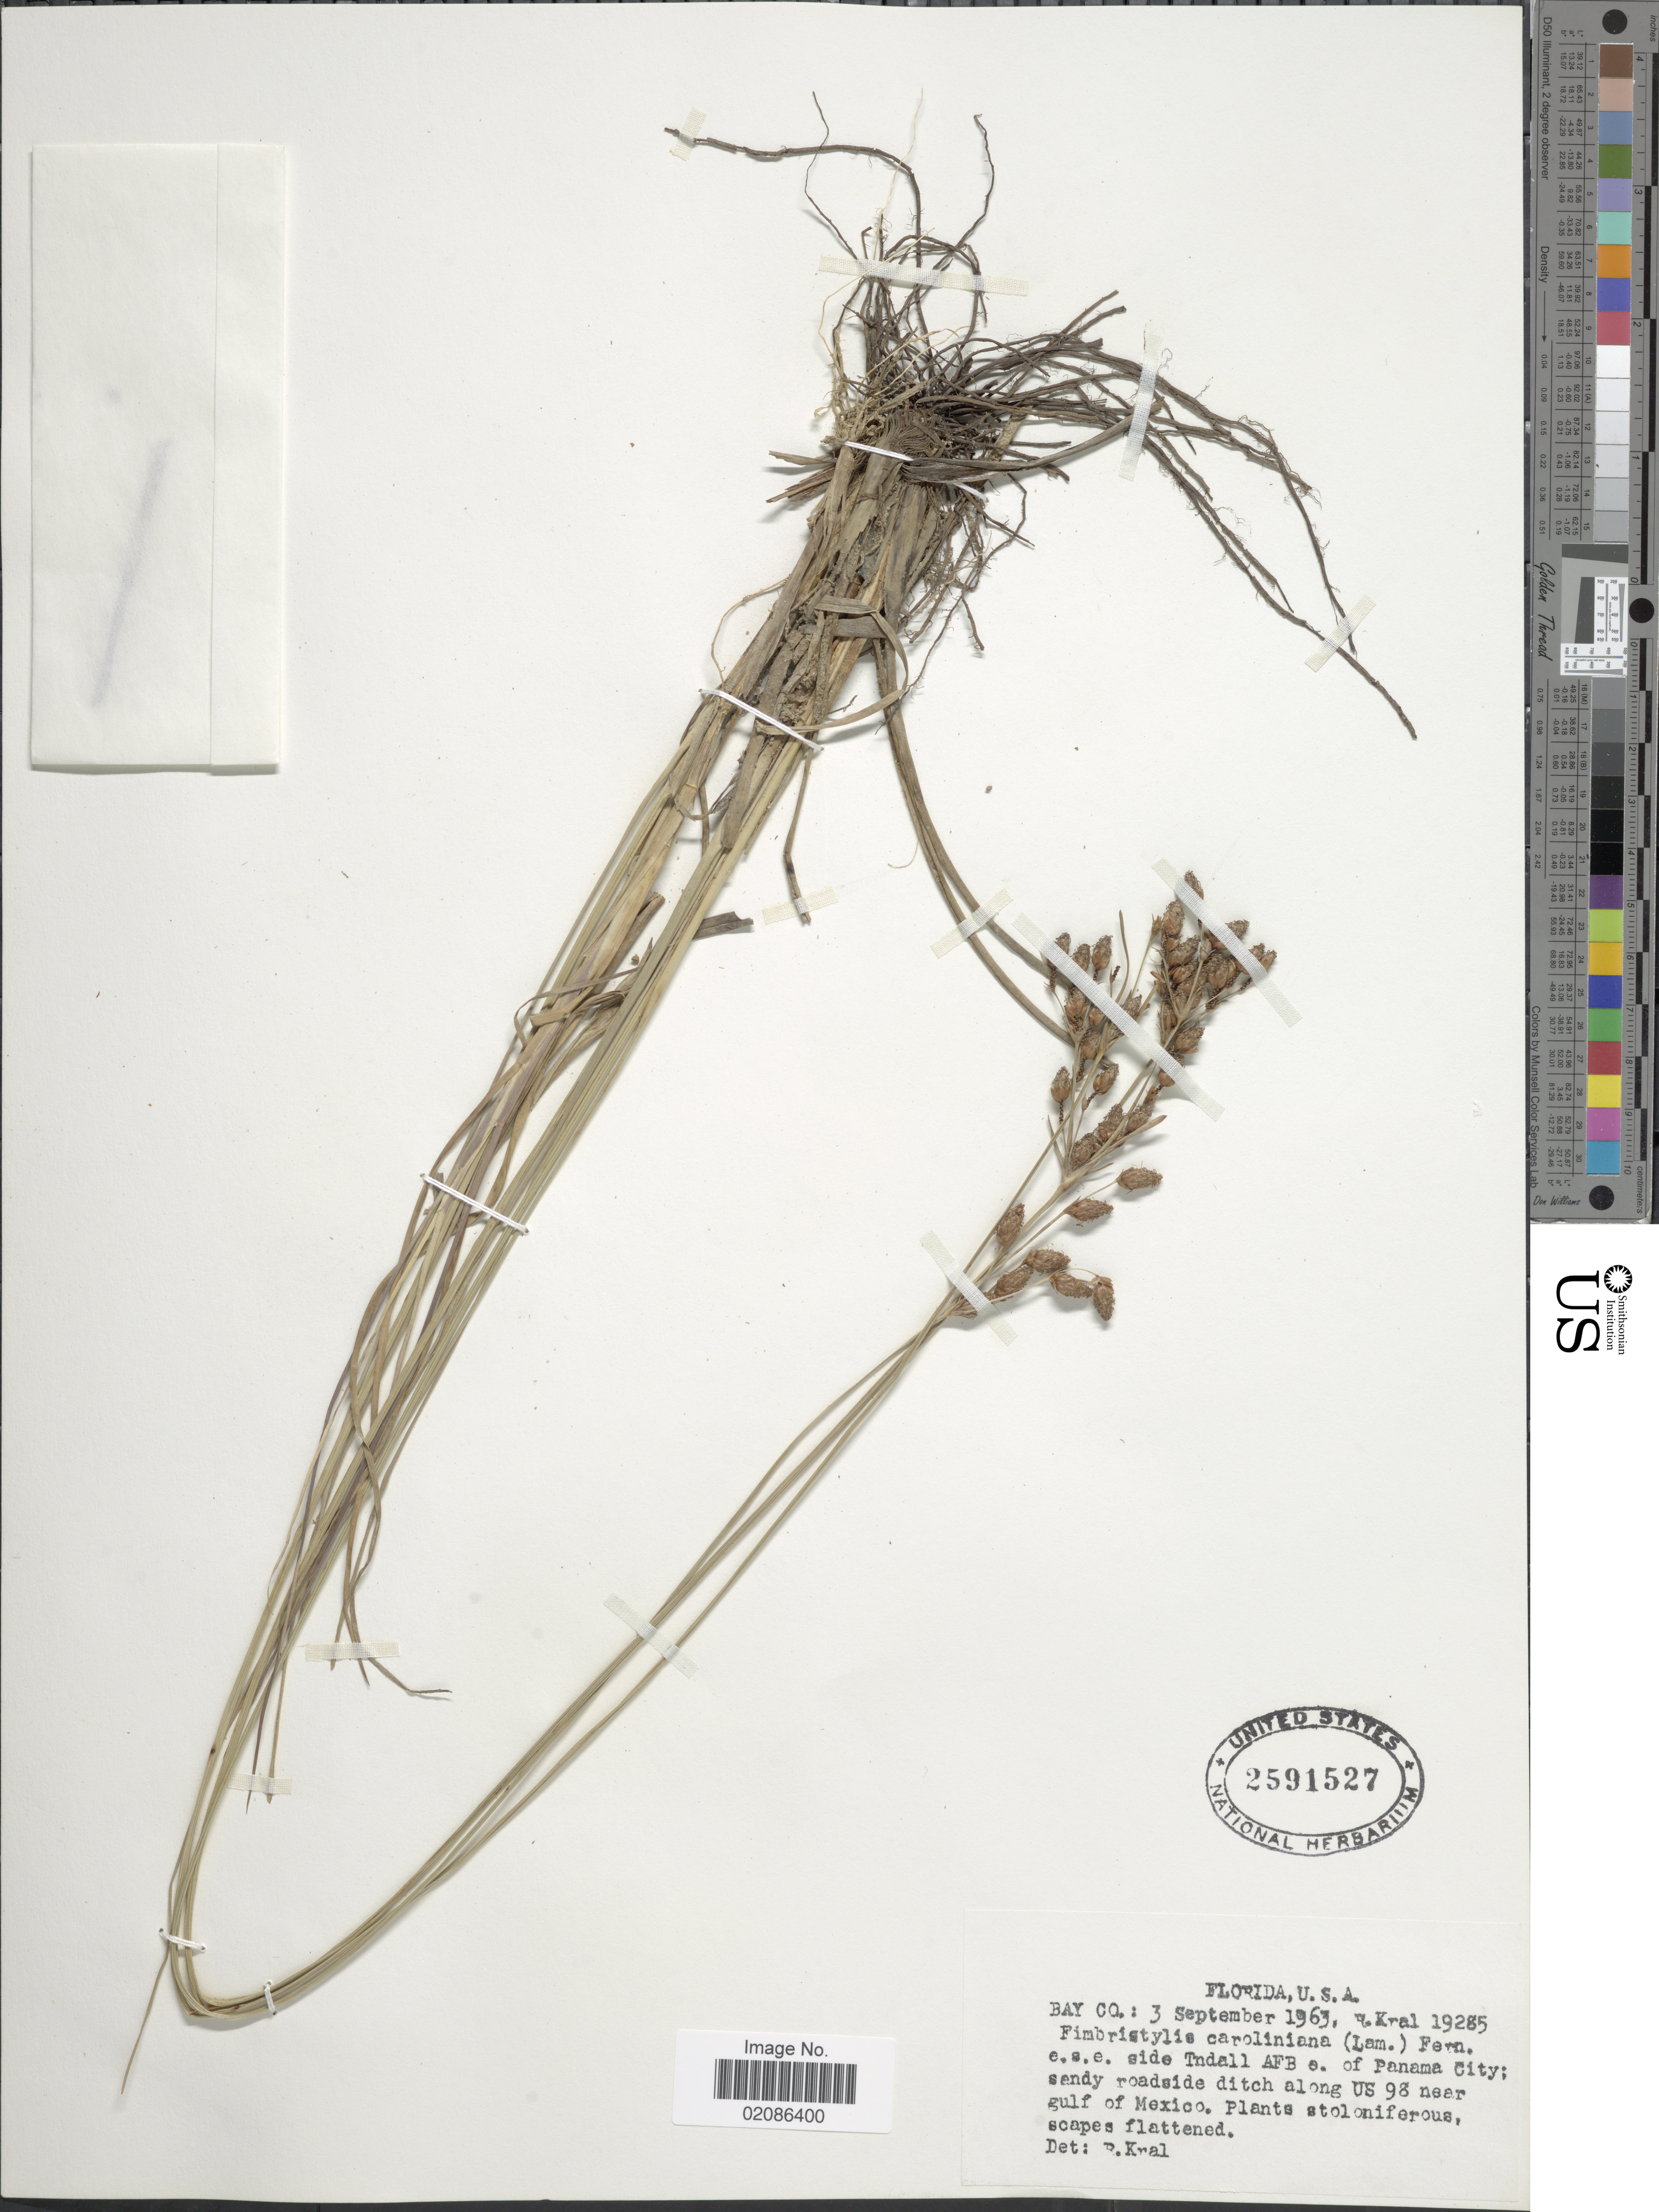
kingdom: Plantae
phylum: Tracheophyta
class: Liliopsida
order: Poales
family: Cyperaceae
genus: Fimbristylis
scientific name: Fimbristylis caroliniana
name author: (Lam.) Fernald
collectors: R. Kral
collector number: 19285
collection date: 1963-09-03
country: United States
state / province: Florida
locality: Bay Co, e.s.e. side Tndall AFB e of Panama City; sandy roadside ditch along US 98 near gulf of Mexico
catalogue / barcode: US 2591527